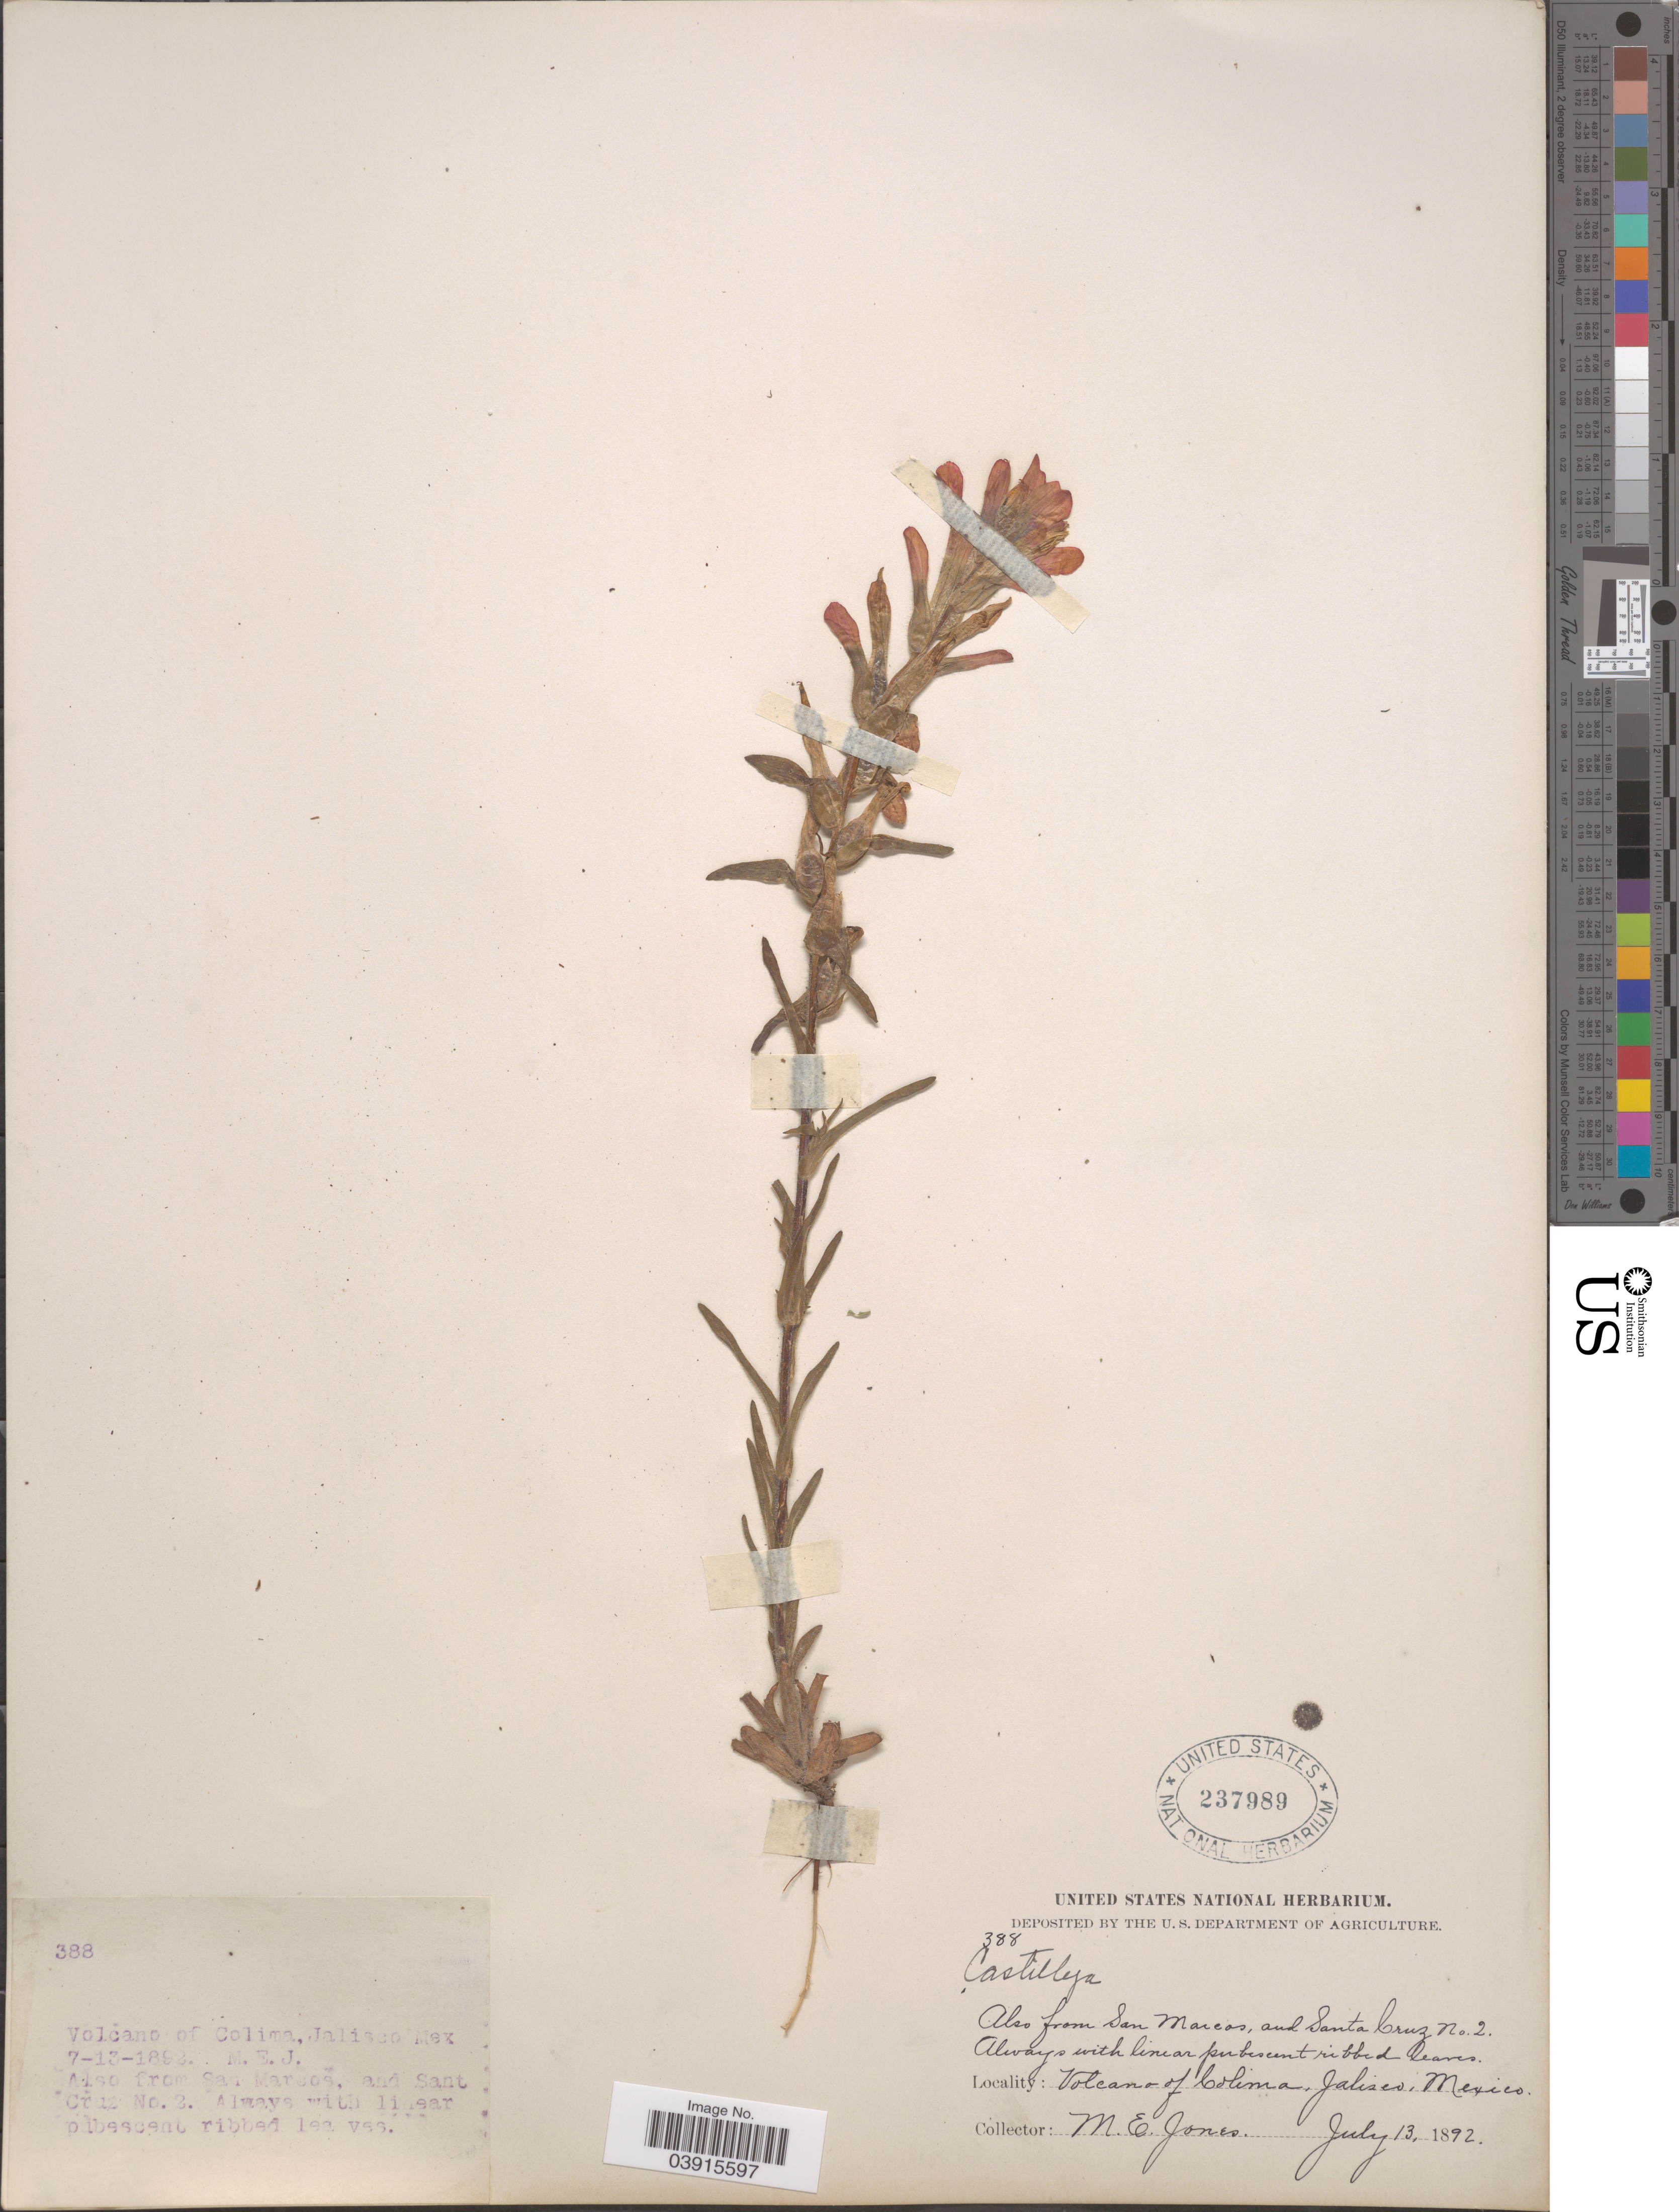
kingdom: Plantae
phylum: Tracheophyta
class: Magnoliopsida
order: Lamiales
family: Orobanchaceae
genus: Castilleja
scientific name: Castilleja scorzonerifolia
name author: Kunth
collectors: M. E. Jones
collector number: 388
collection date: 1892-07-13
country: Mexico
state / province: Jalisco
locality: Volcano of Colima.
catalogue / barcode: US 237989